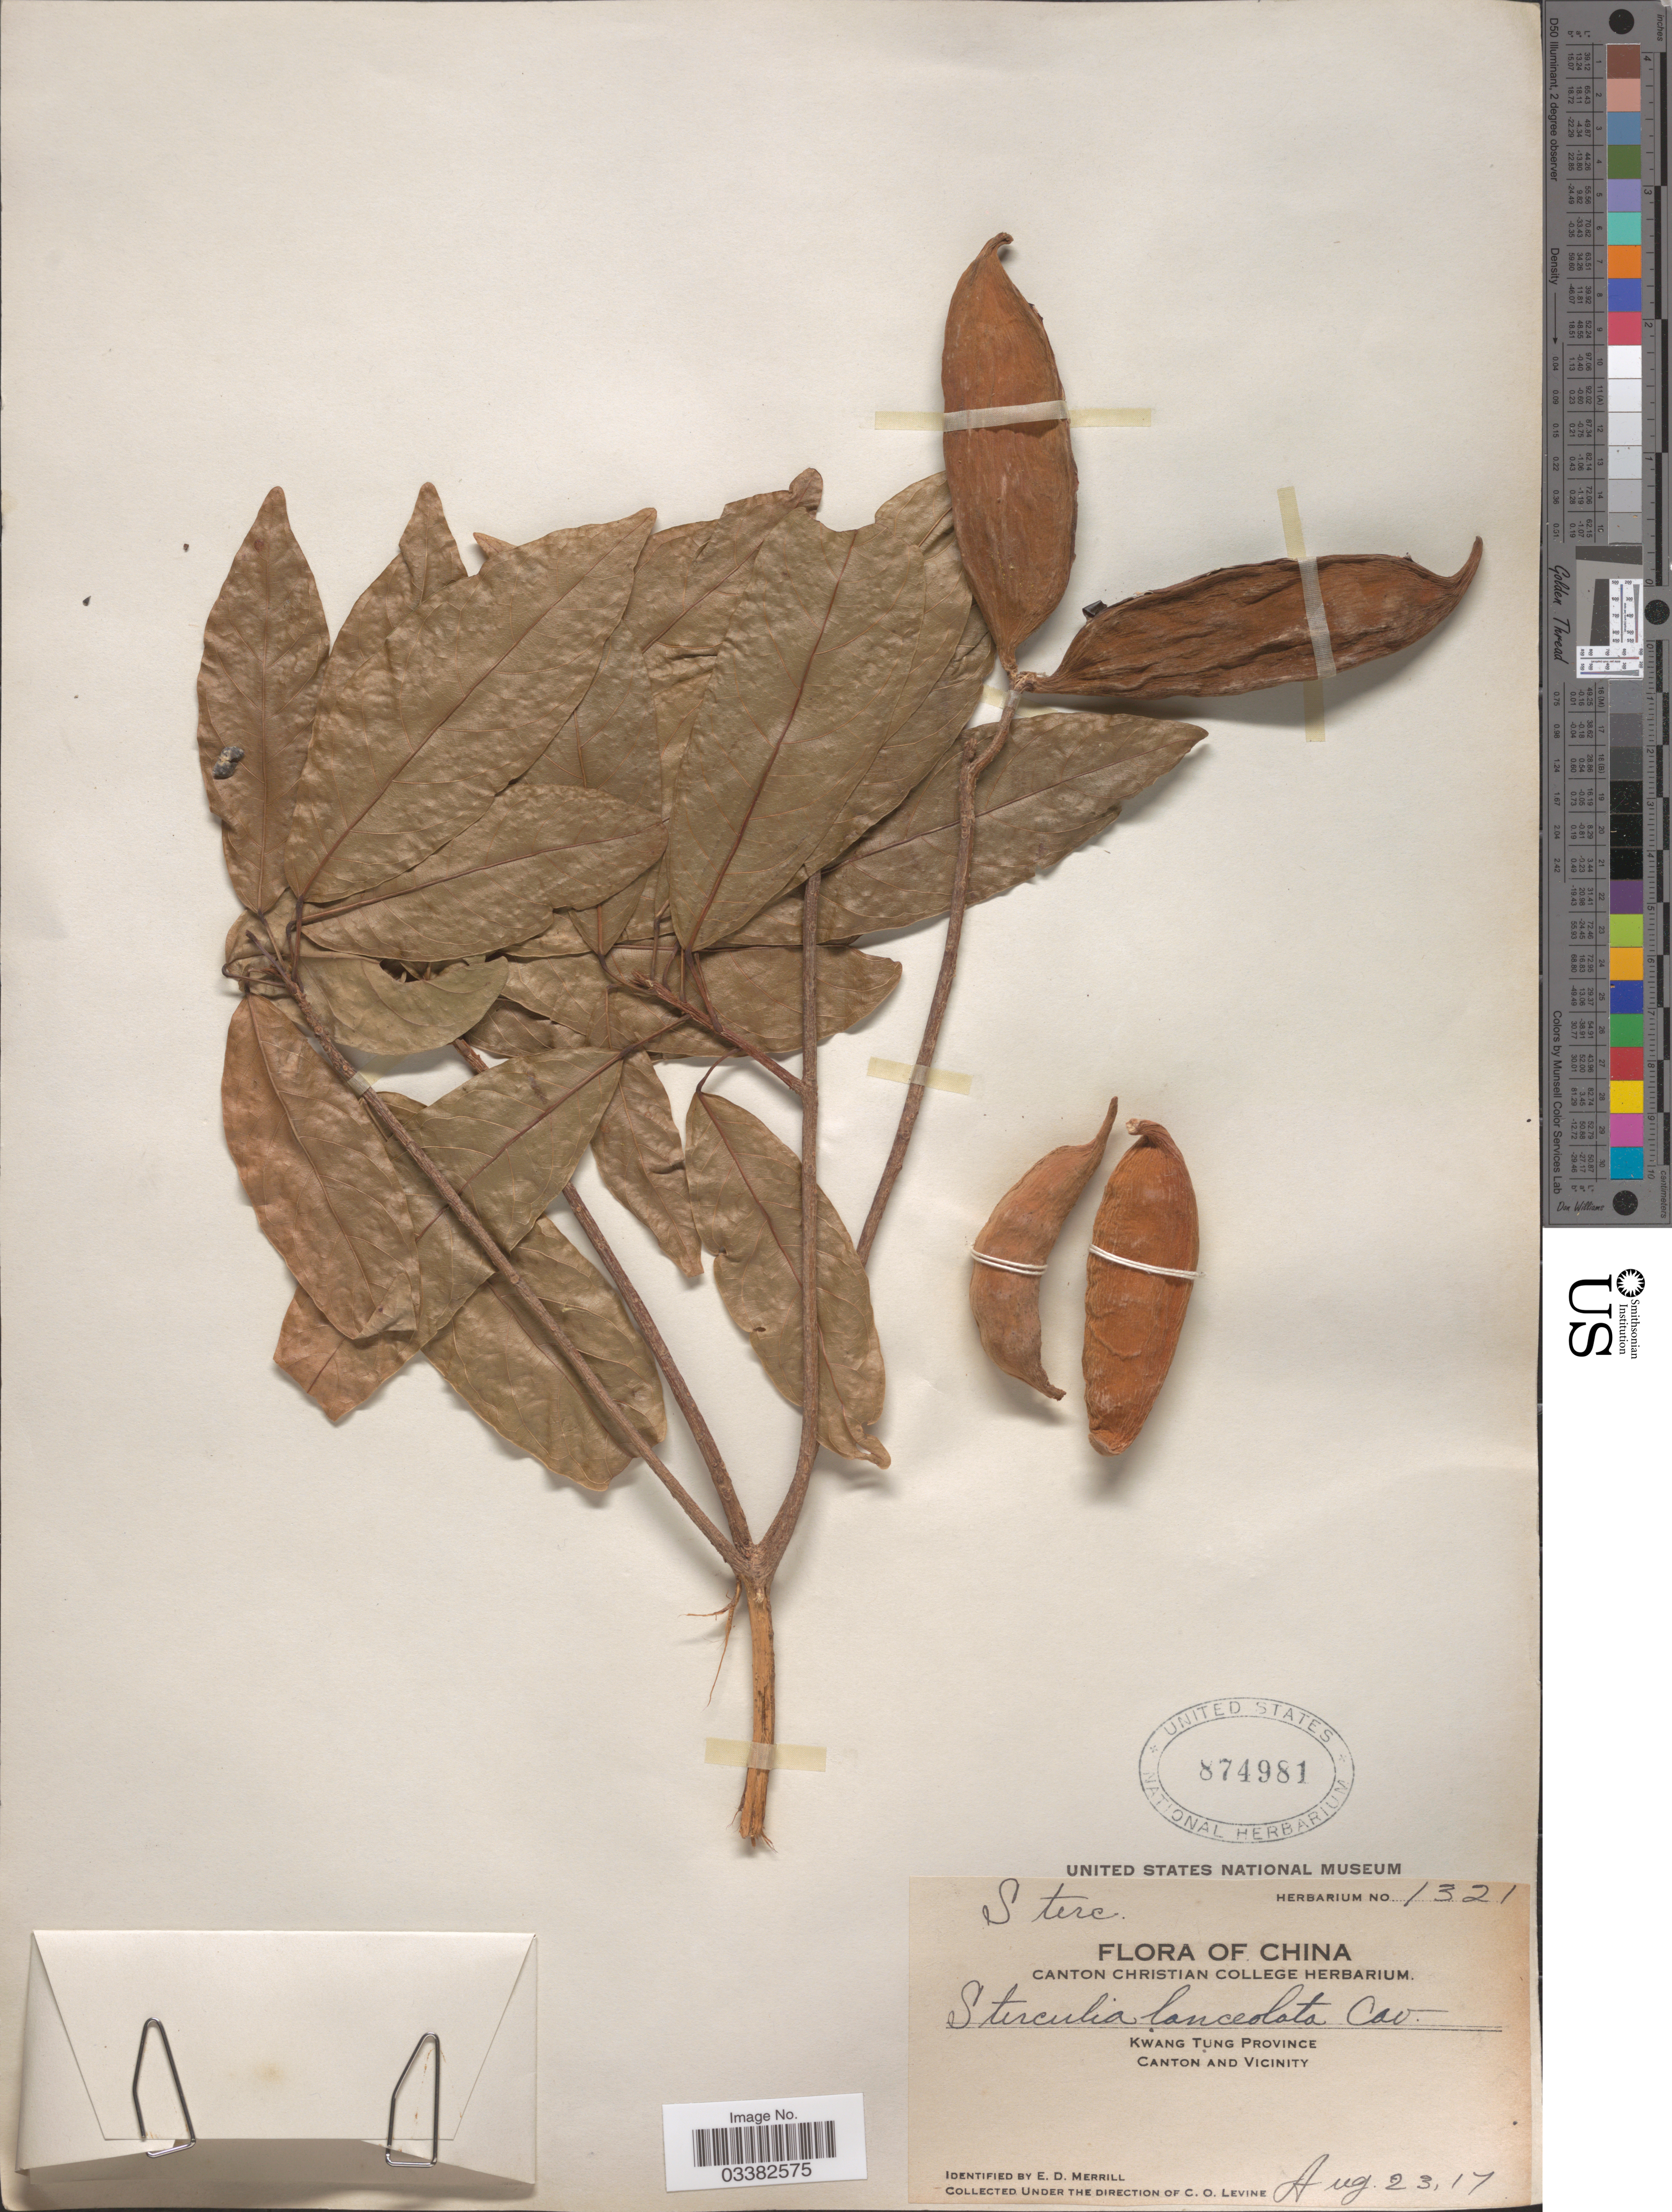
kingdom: Plantae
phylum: Tracheophyta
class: Magnoliopsida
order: Malvales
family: Malvaceae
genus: Sterculia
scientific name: Sterculia lanceolata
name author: Cav.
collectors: C. O. Levine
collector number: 1321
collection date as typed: Transcribed d/m/y: 23/8/17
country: China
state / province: Guangdong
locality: Kwang Tung Province. Canton and Vicinity.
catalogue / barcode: US 874981